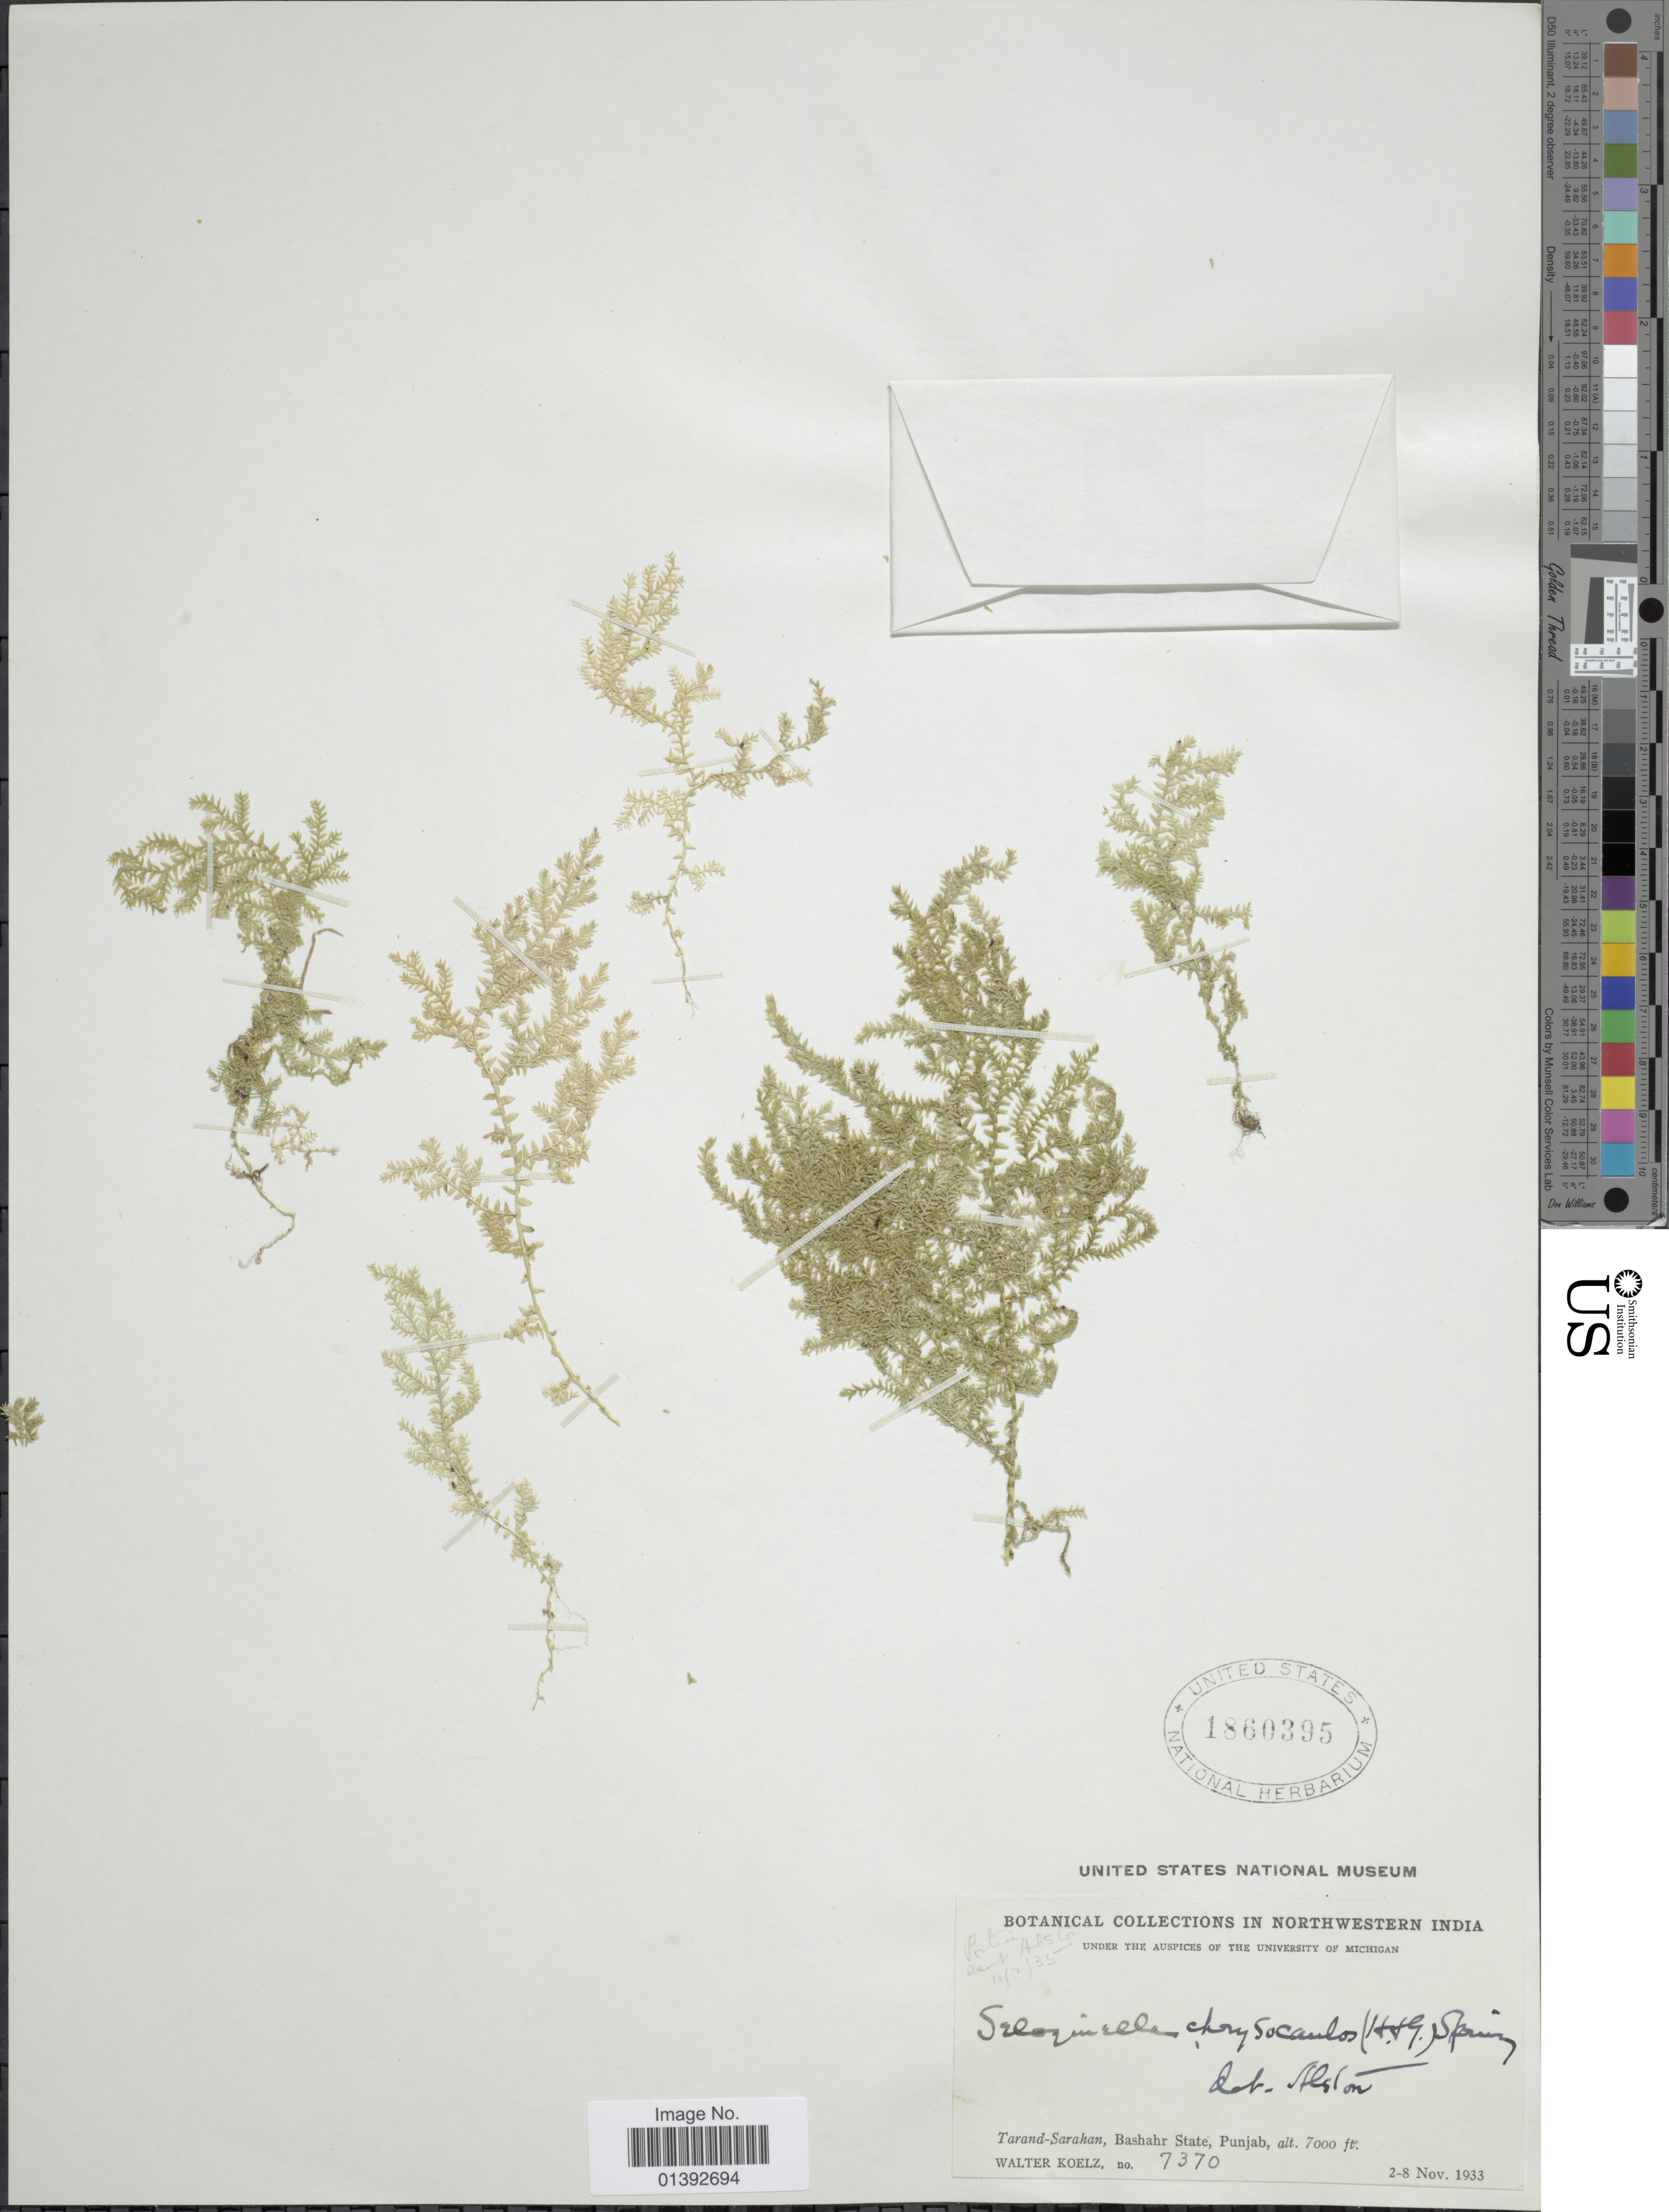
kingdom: Plantae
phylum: Tracheophyta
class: Lycopodiopsida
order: Selaginellales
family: Selaginellaceae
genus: Selaginella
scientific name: Selaginella chrysocaulos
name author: (Hook. & Grev.) Spring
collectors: W. N. Koelz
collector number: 7370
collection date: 1933-11-02/1933-11-08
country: India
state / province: Punjab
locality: Tarand-Sarahan, Bashahr State, Punjab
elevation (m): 2134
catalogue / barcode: US 1860395